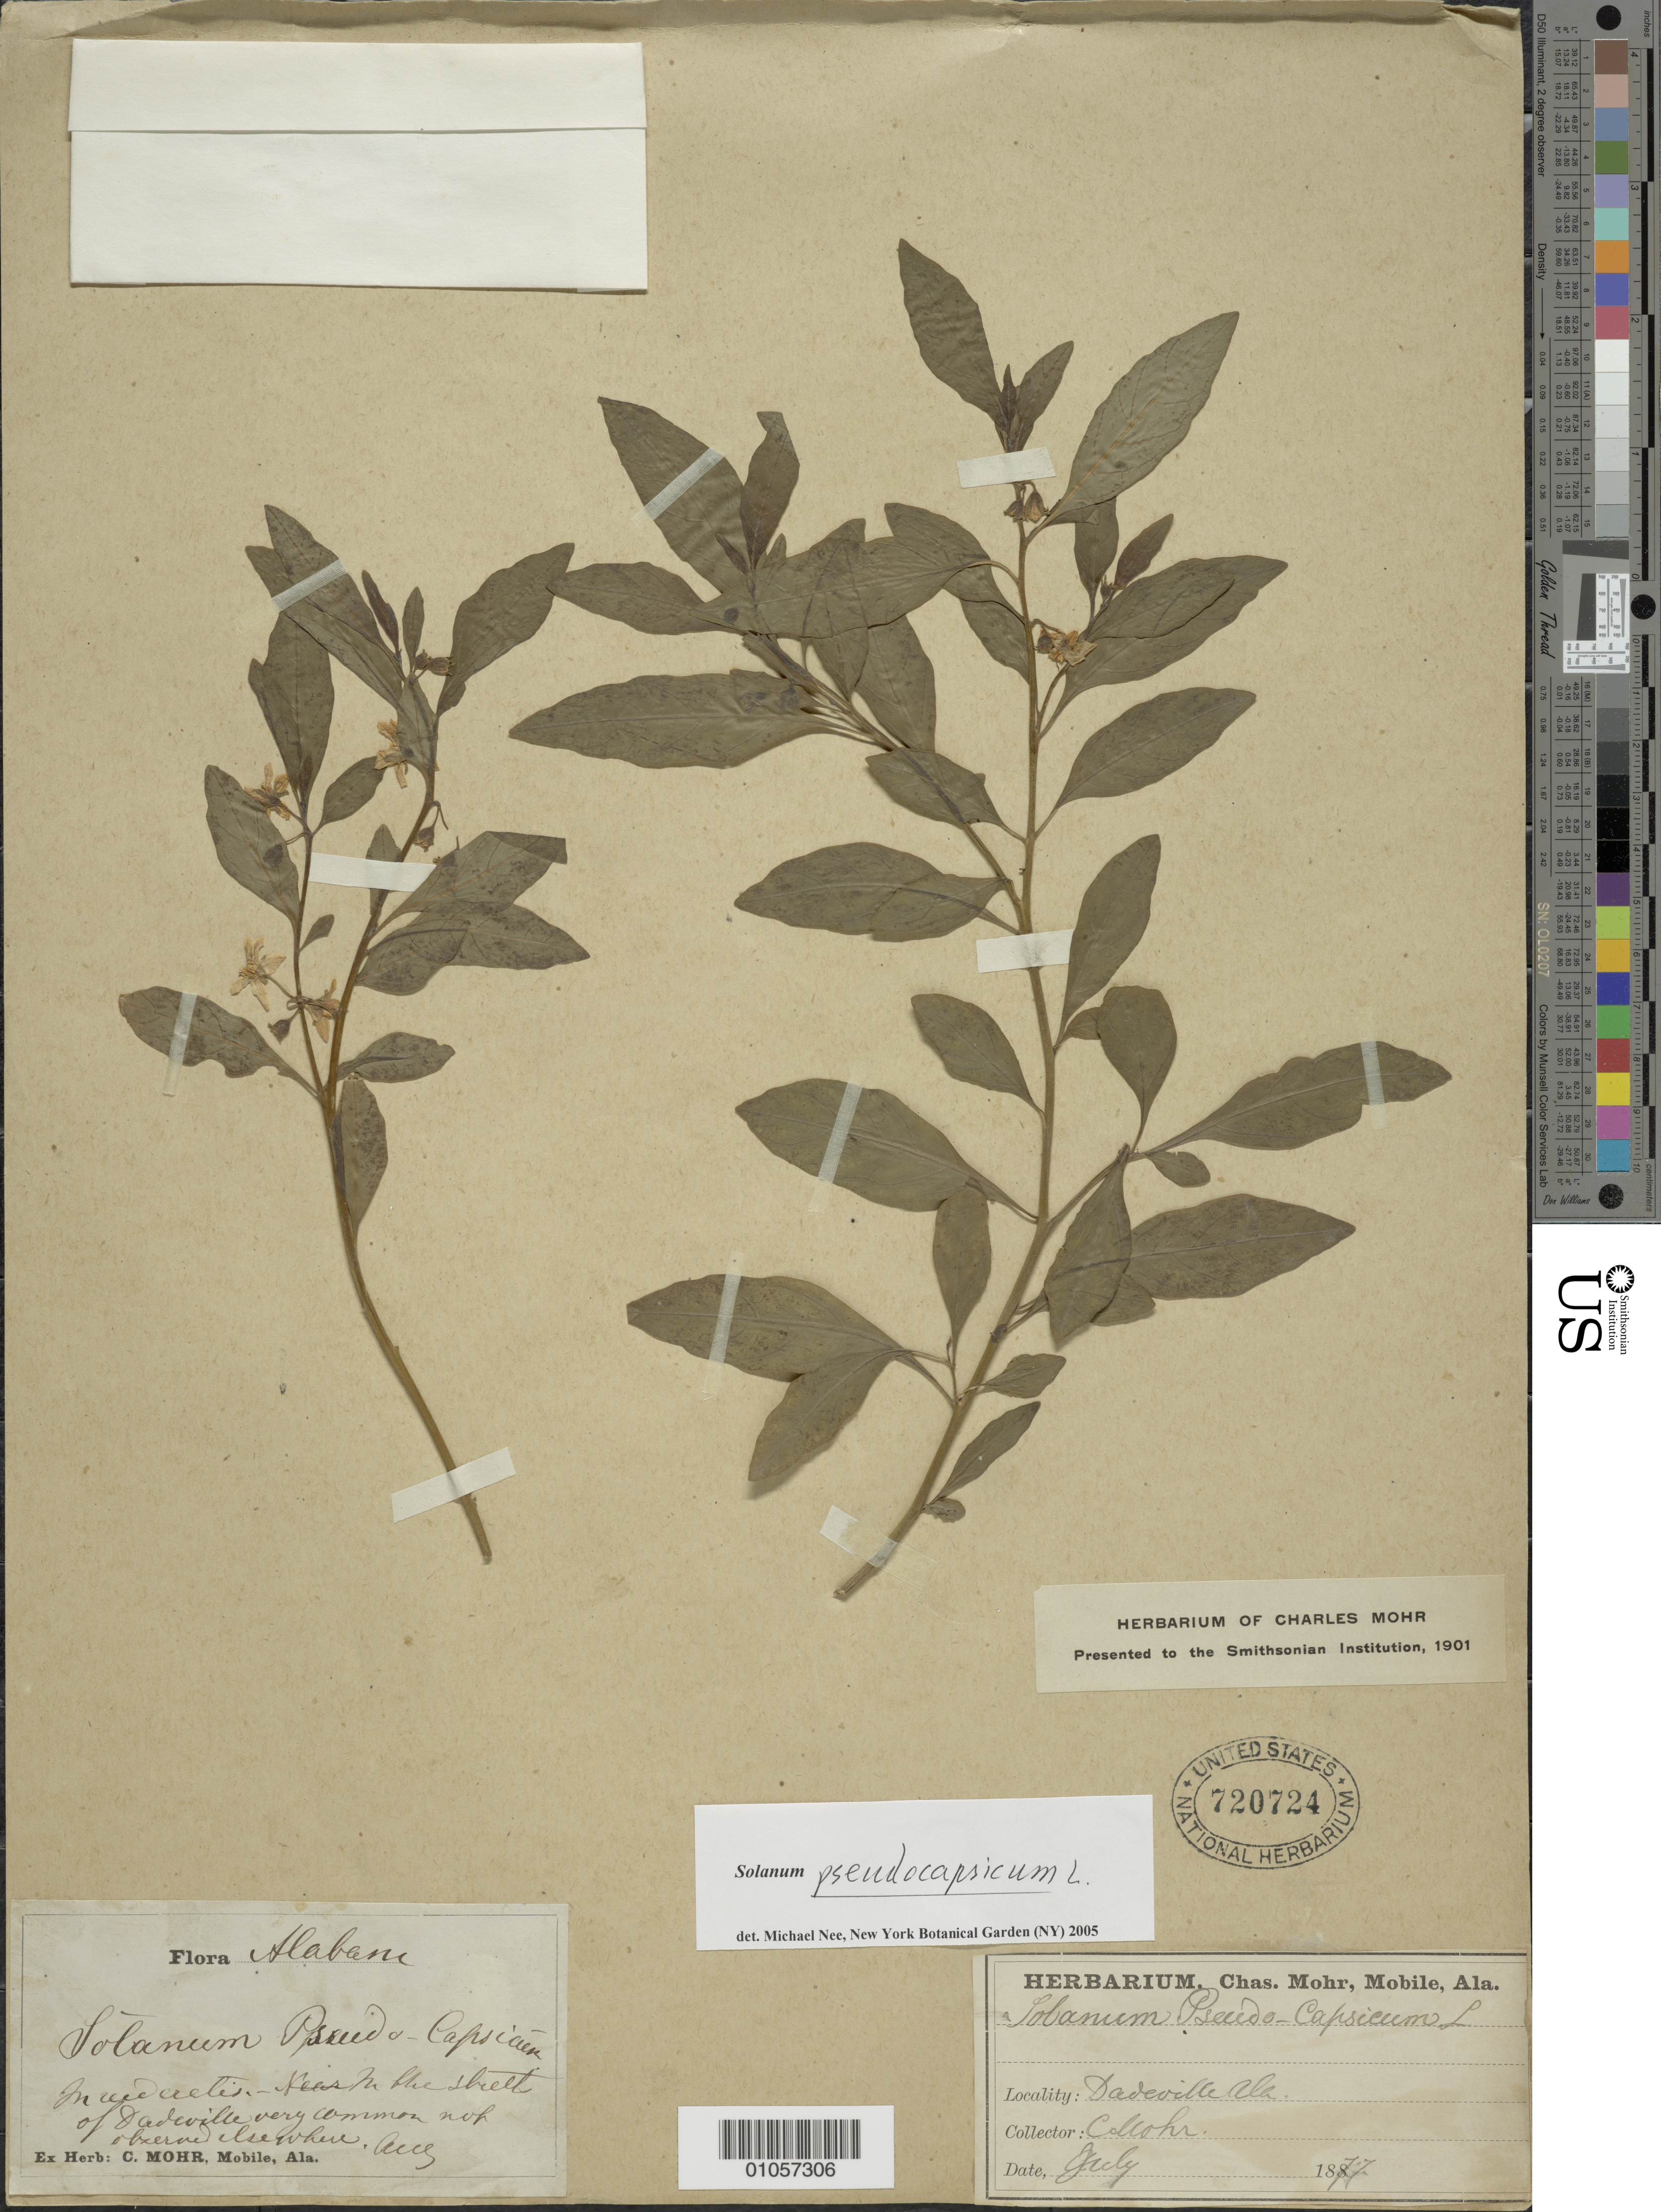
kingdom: Plantae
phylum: Tracheophyta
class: Magnoliopsida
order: Solanales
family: Solanaceae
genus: Solanum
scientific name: Solanum pseudocapsicum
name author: L.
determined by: Nee, Michael H.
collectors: Mohr, C. T. (herbarium)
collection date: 1877-07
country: United States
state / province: Alabama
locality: Dadeville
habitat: Very common, not observed elsewhere.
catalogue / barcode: US 720724